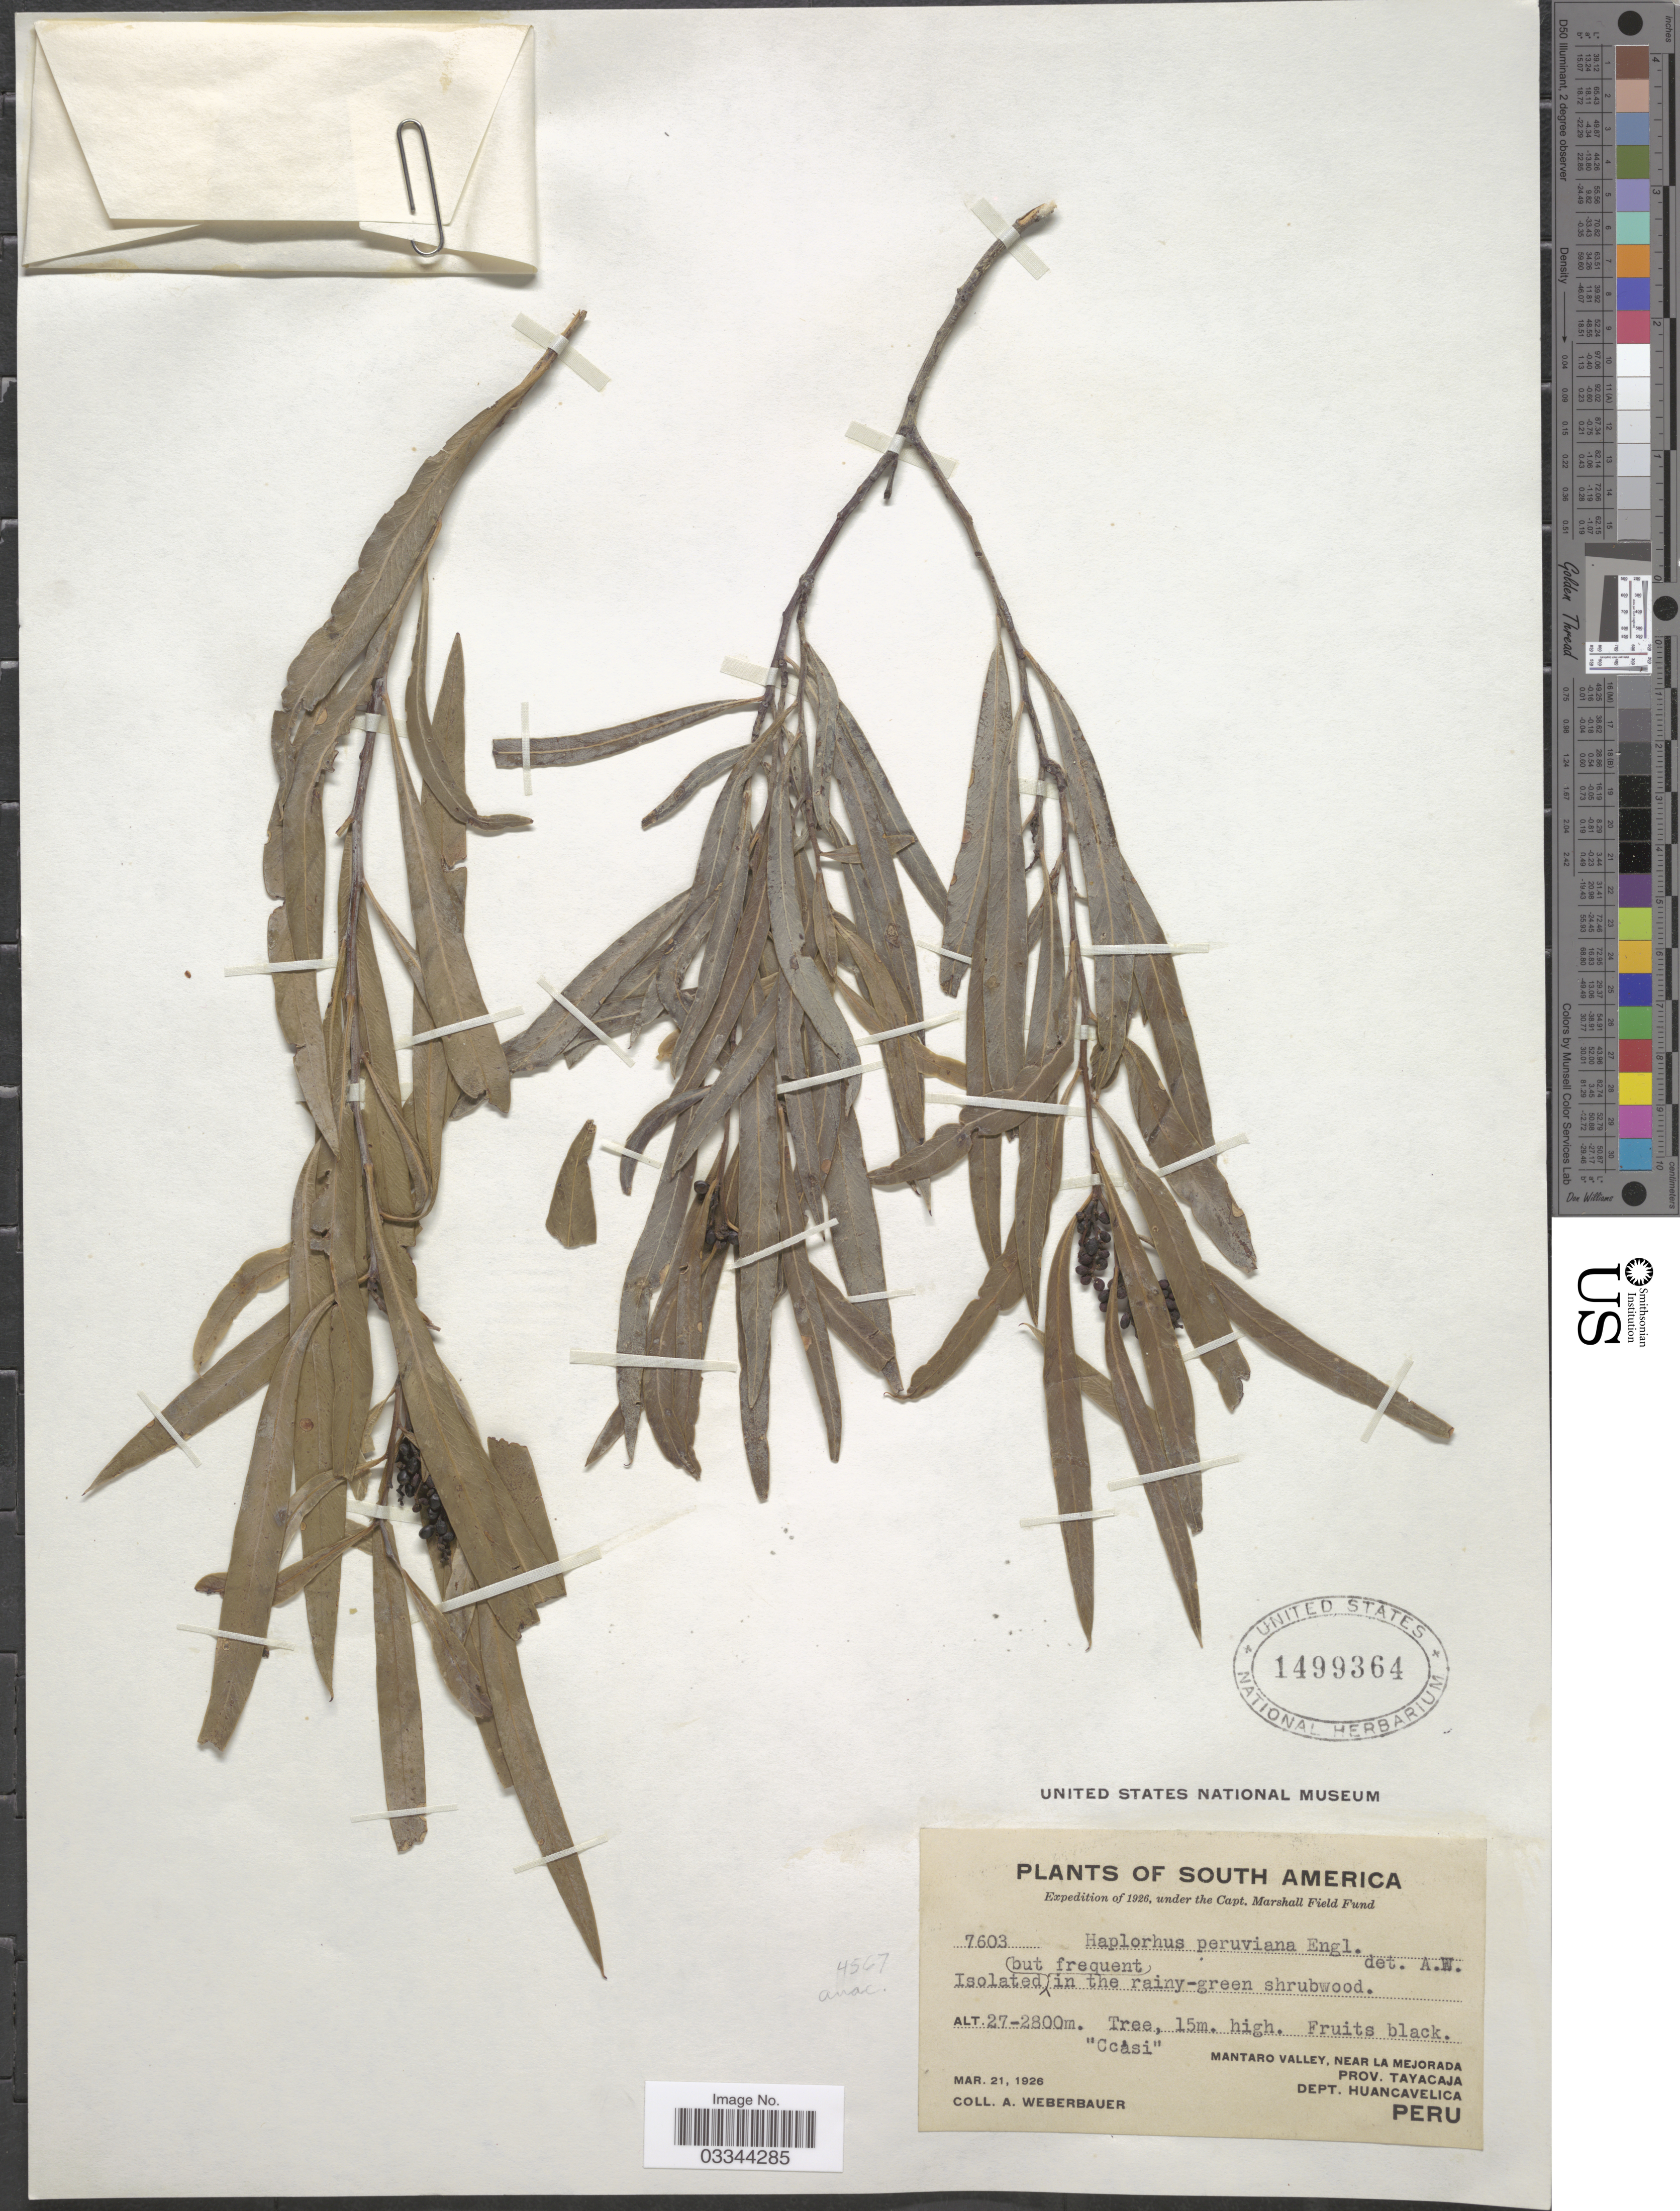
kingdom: Plantae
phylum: Tracheophyta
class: Magnoliopsida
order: Sapindales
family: Anacardiaceae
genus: Haplorhus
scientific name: Haplorhus peruviana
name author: Engl.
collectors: A. Weberbauer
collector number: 7603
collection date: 1926-03-21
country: Peru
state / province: Huancavelica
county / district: Tayacaja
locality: Mantaro Valley, near La Mejorada. Prov. Tayacaja, Dept. Huancavelica.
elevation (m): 2700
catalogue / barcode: US 1499364